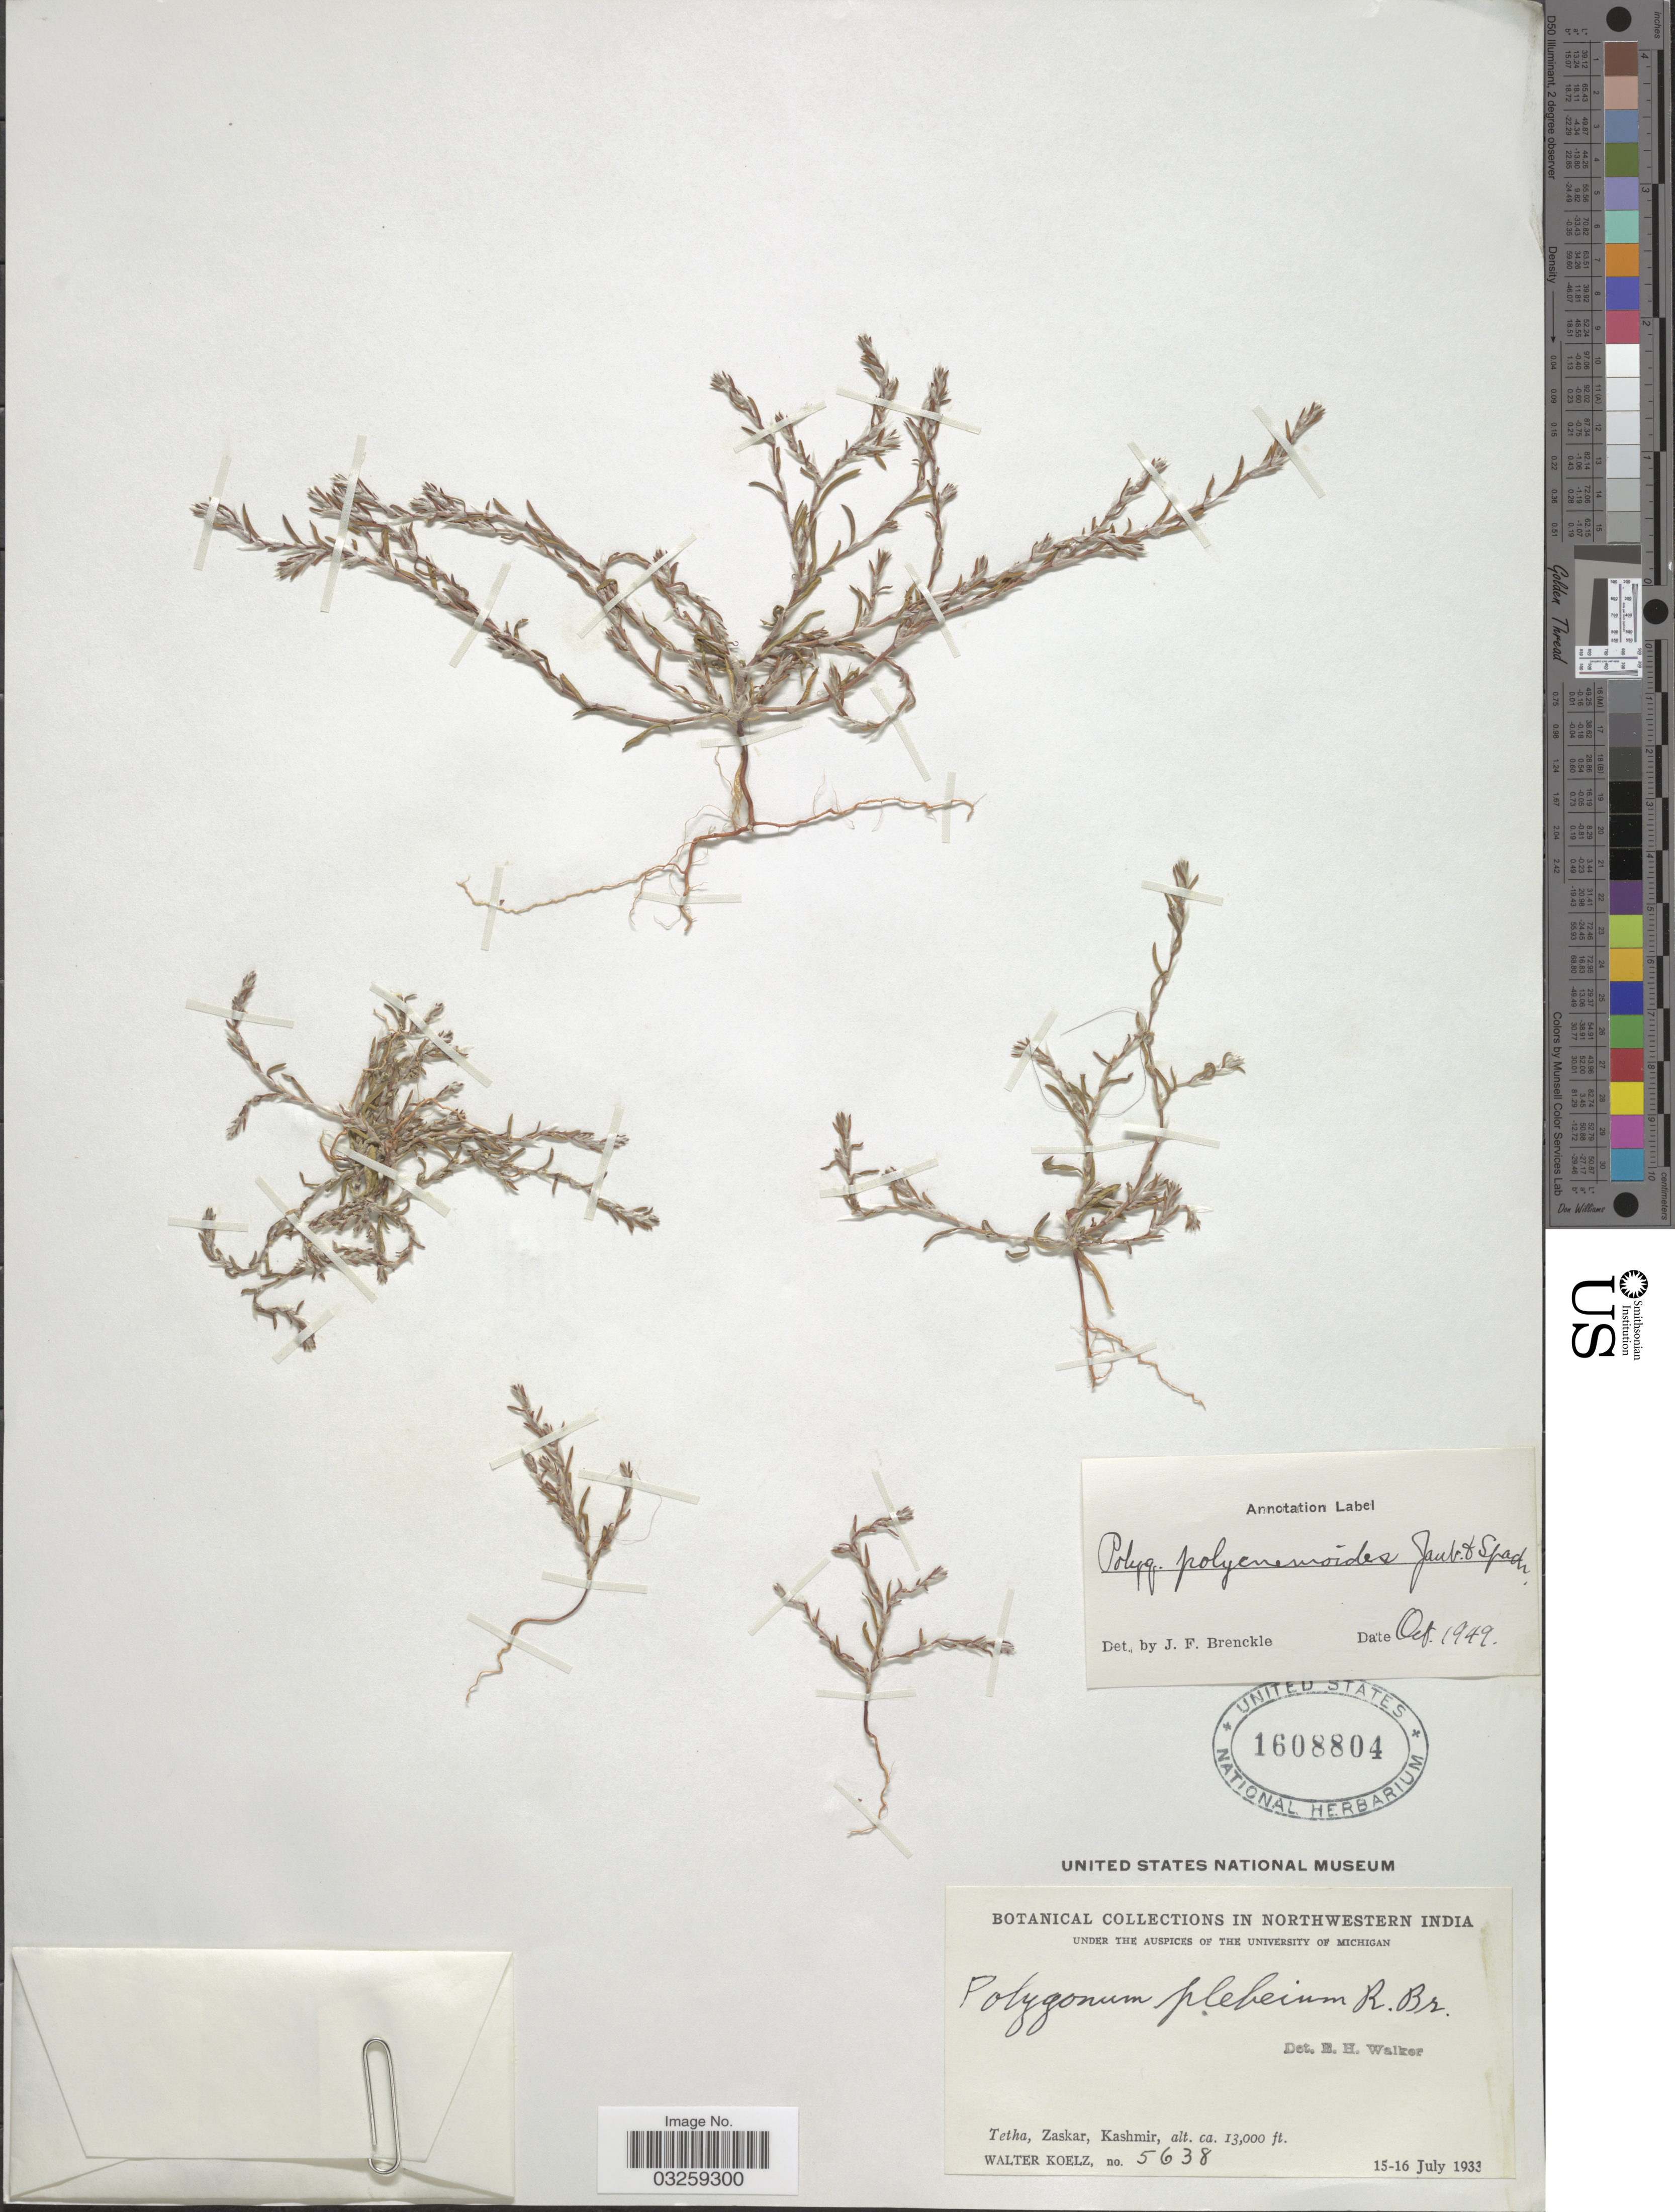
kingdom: Plantae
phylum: Tracheophyta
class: Magnoliopsida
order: Caryophyllales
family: Polygonaceae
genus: Polygonum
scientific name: Polygonum polycnemoides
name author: Jaub. & Spach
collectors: W. N. Koelz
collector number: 5638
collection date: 1933-07-15/1933-07-16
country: India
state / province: Jammu and Kashmir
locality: Northwestern India. Tetha, Zaskar, Kashmir.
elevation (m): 3962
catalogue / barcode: US 1608804